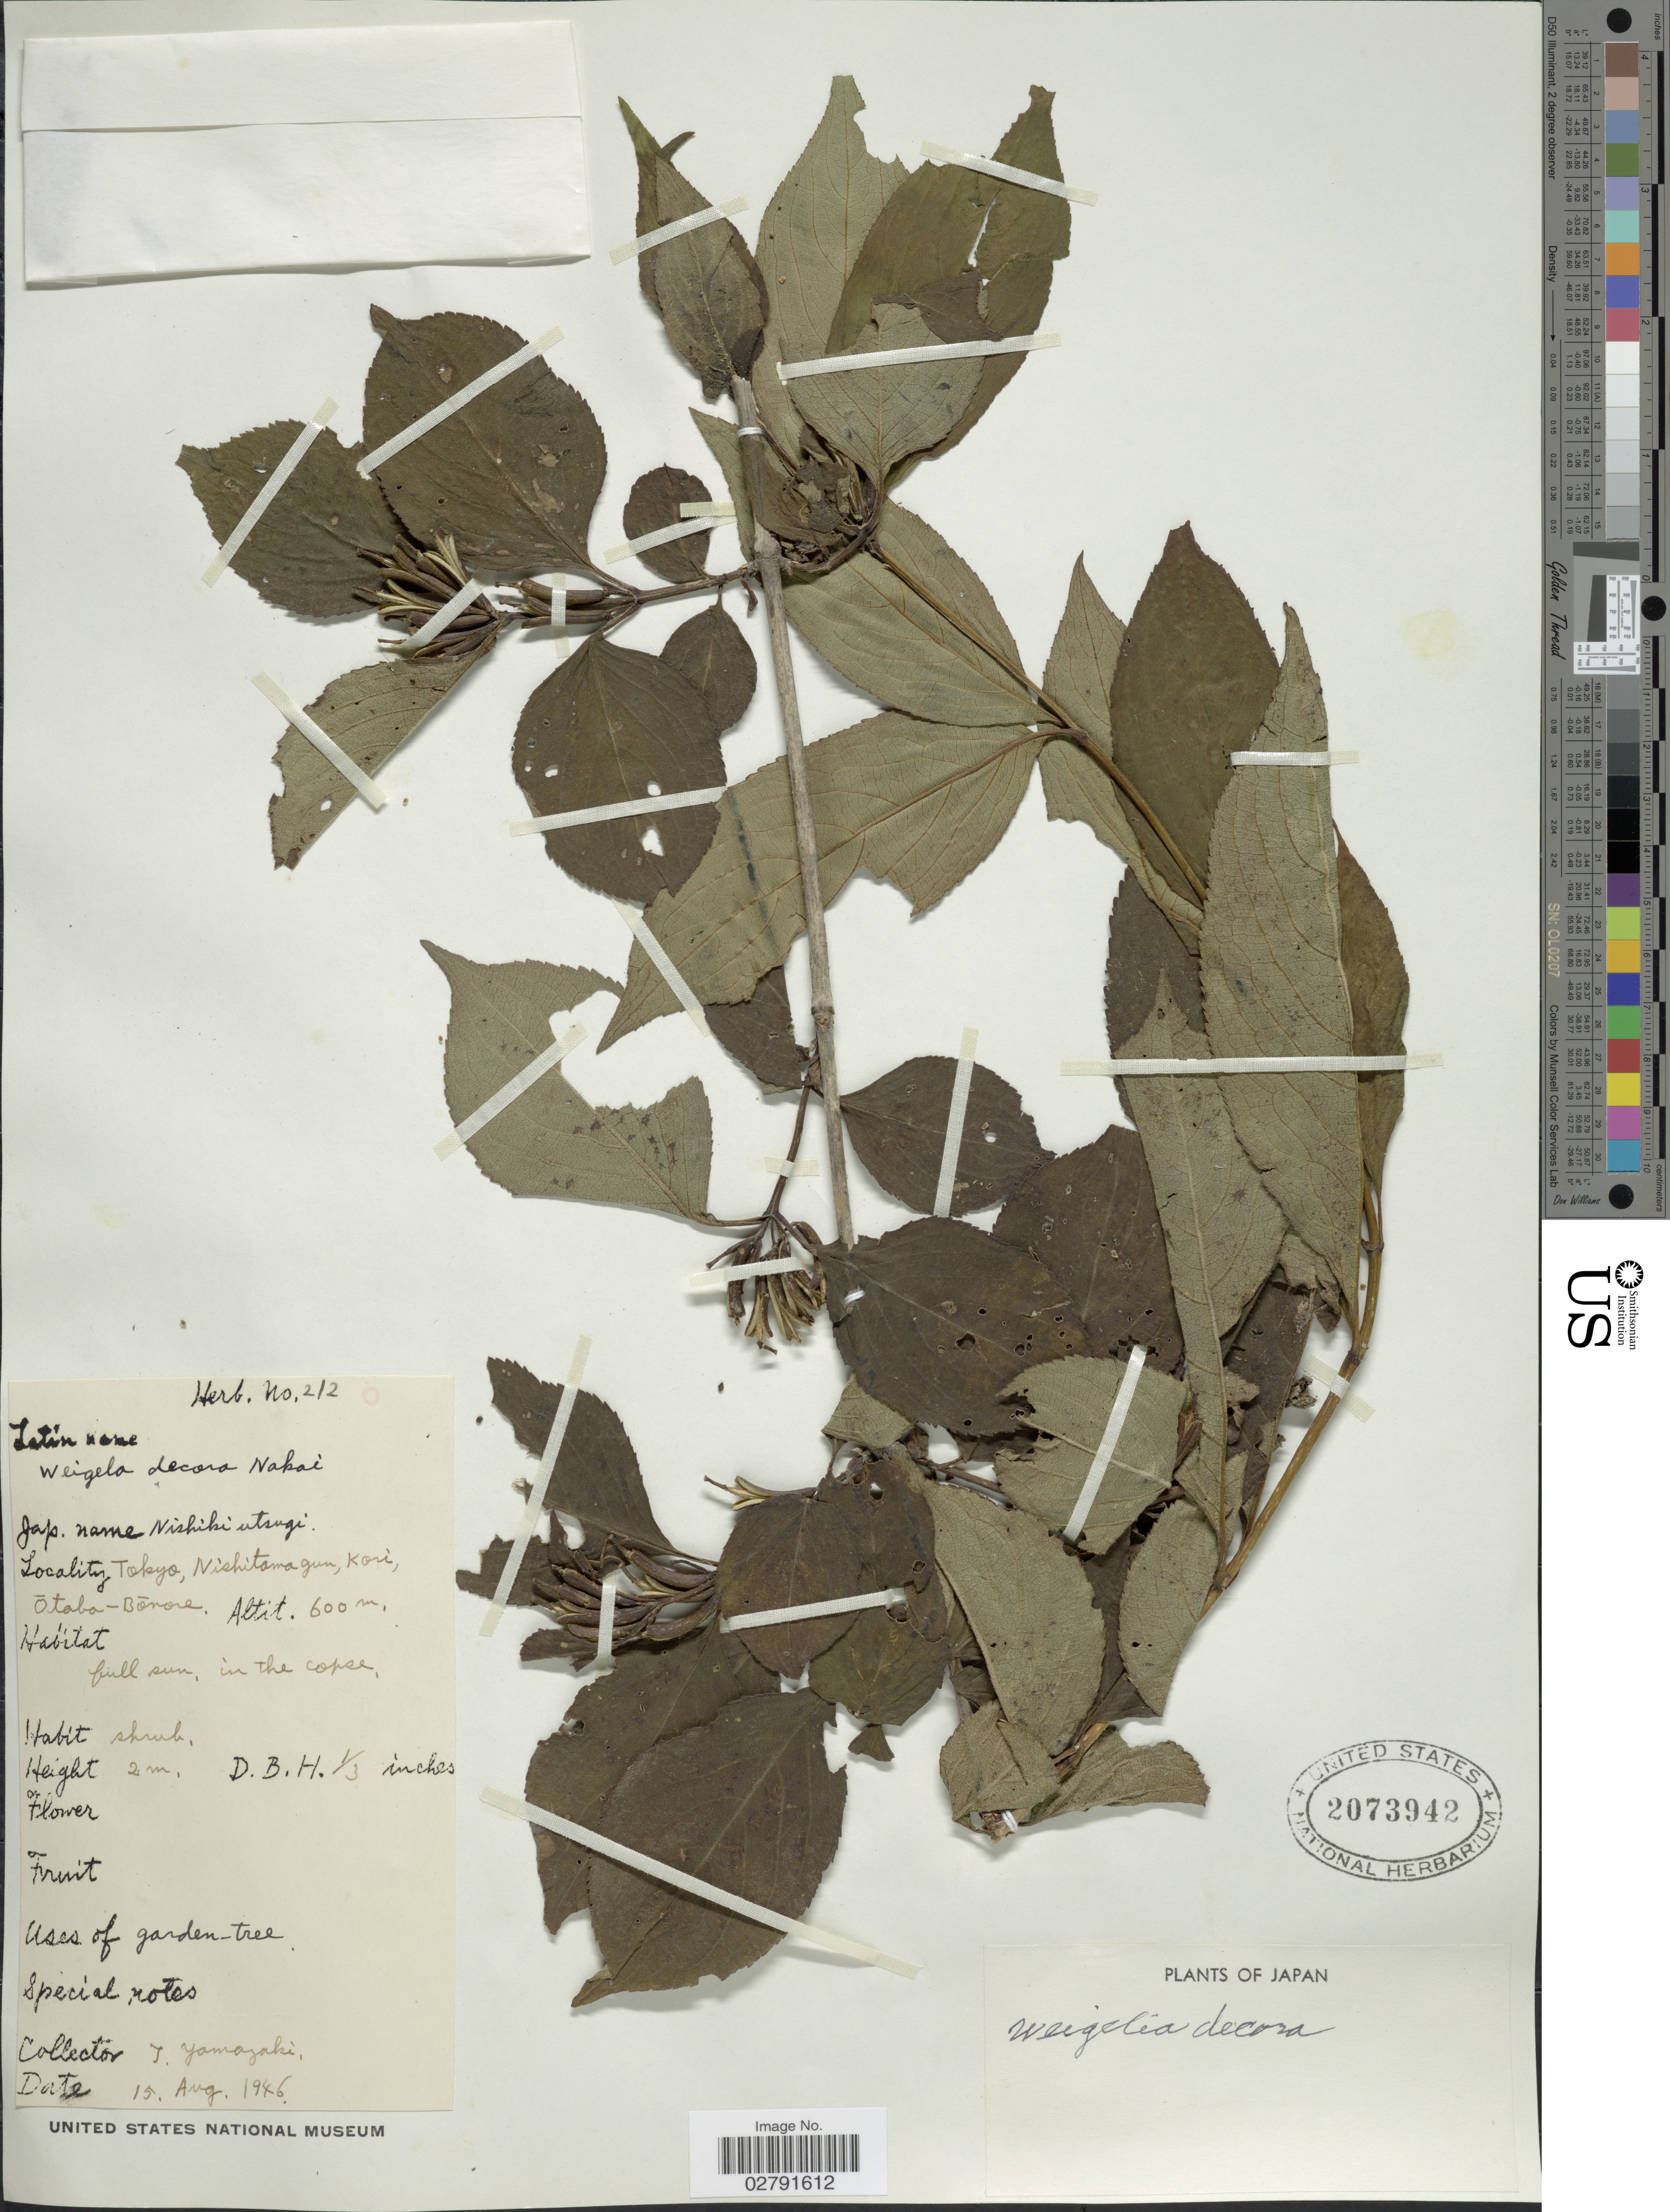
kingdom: Plantae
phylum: Tracheophyta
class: Magnoliopsida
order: Dipsacales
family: Caprifoliaceae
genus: Diervilla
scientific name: Diervilla decora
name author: Nakai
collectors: T. Yamazaki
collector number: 212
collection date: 1946-08-15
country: Japan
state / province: Tokyo, Federal City of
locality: Nishitamagun, Kori, Otaba-Bonore.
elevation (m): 600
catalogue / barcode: US 2073942